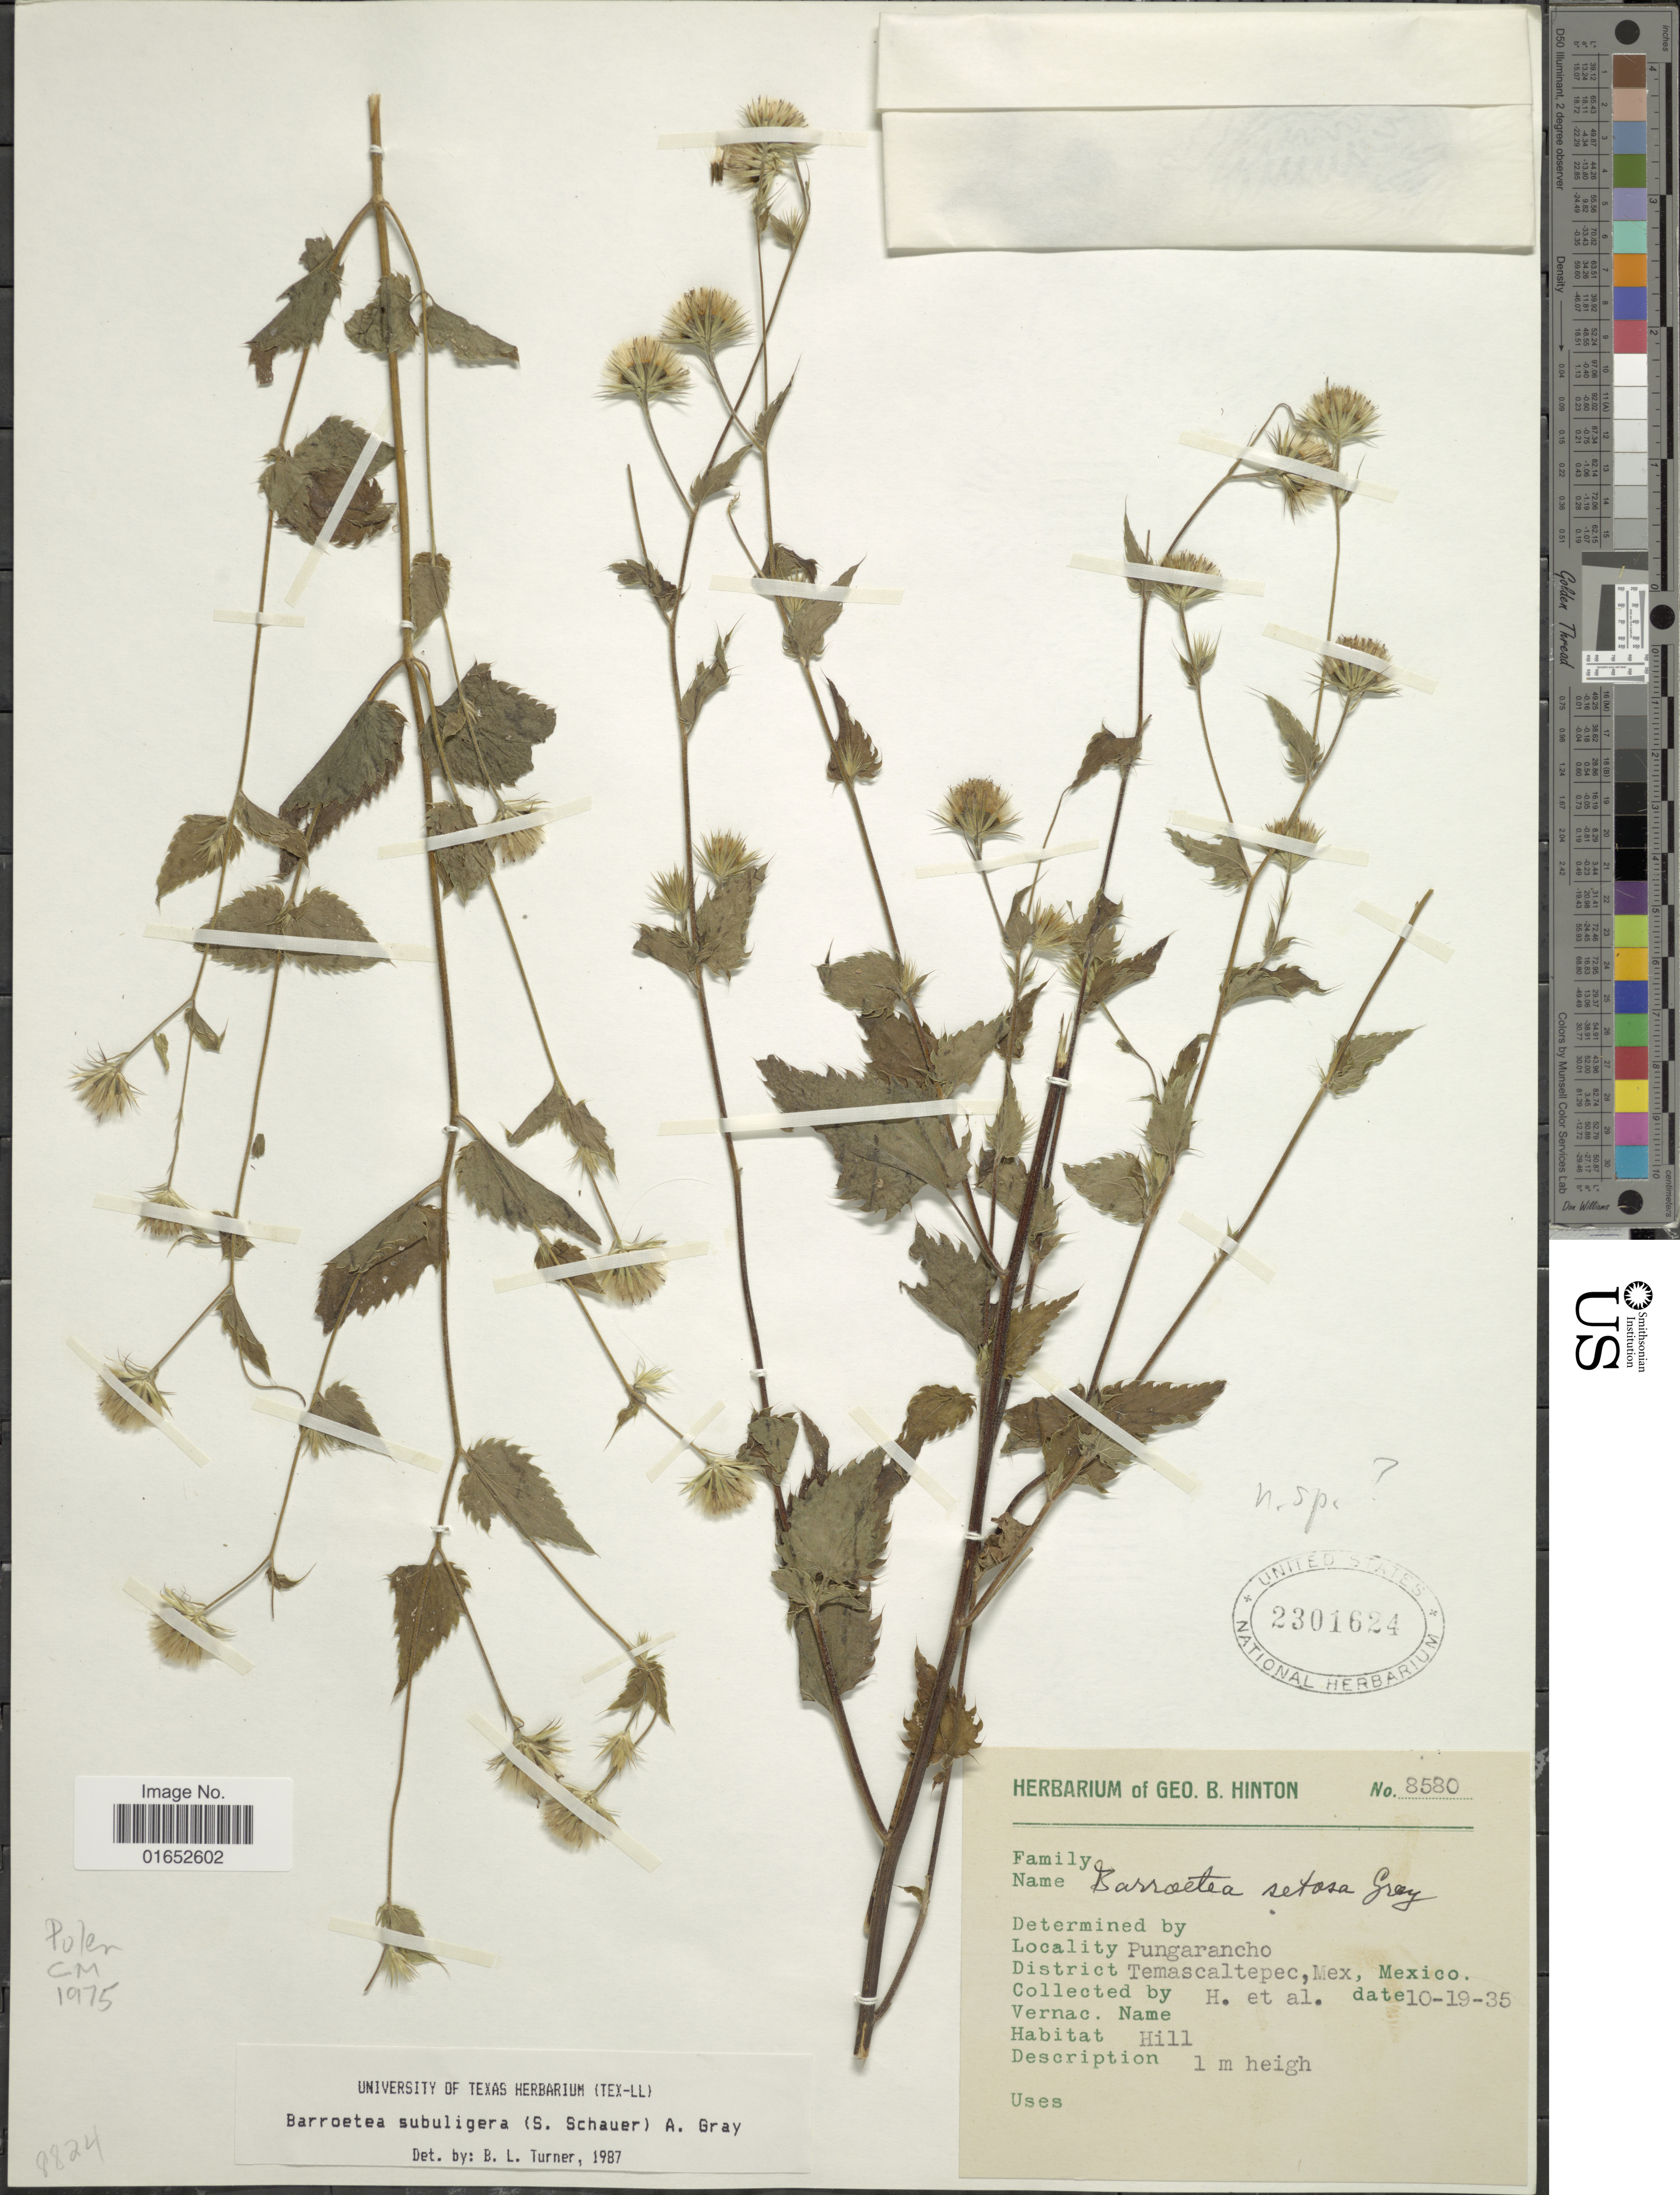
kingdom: Plantae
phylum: Tracheophyta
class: Magnoliopsida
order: Asterales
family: Asteraceae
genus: Barroetea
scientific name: Barroetea subuligera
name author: (S. Schauer) A. Gray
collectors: G. B. Hinton & et al.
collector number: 8580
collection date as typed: Transcribed d/m/y: 19/10/35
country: Mexico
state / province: México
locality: Pungaranchi, District Temascaltepec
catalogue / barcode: US 2301624